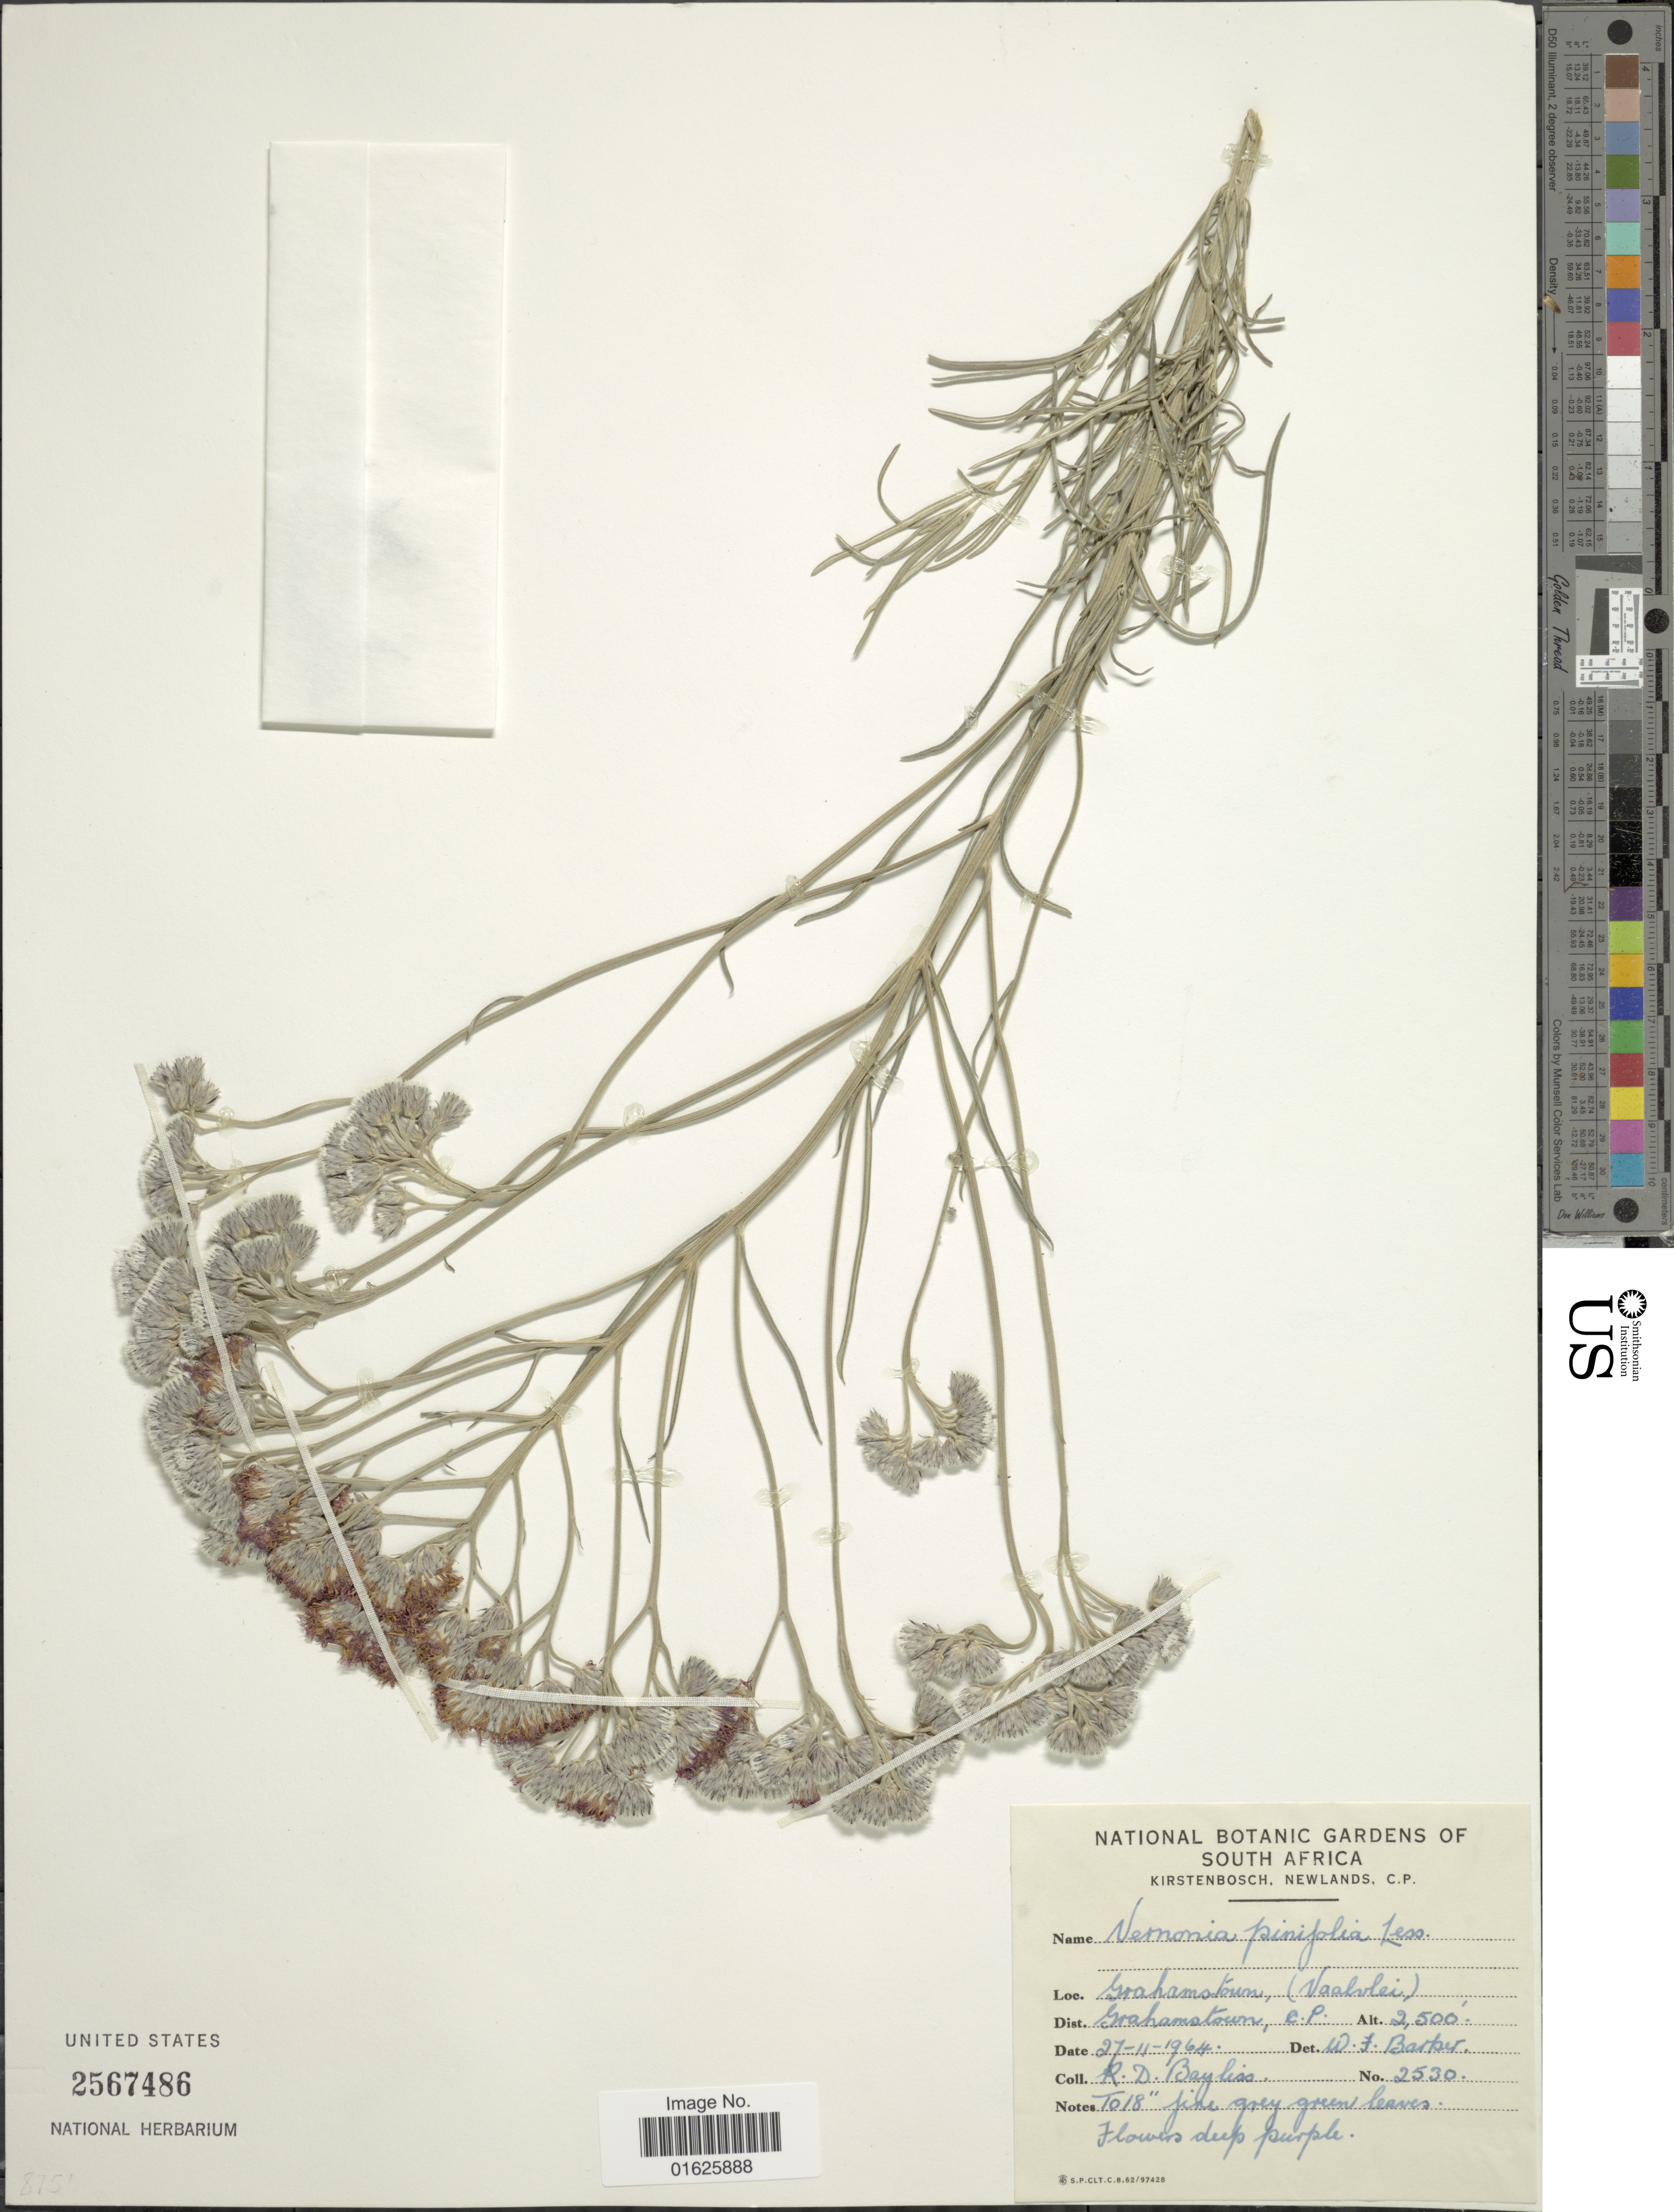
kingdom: Plantae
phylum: Tracheophyta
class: Magnoliopsida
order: Asterales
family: Asteraceae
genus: Hilliardiella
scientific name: Hilliardiella pinifolia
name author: (Less.) H. Rob.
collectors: R. Bayliss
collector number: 2530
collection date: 1964-11-27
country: South Africa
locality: Grahamstown, (Vaalvlei), Dist Grahamstown, C. P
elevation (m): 762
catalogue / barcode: US 2567486